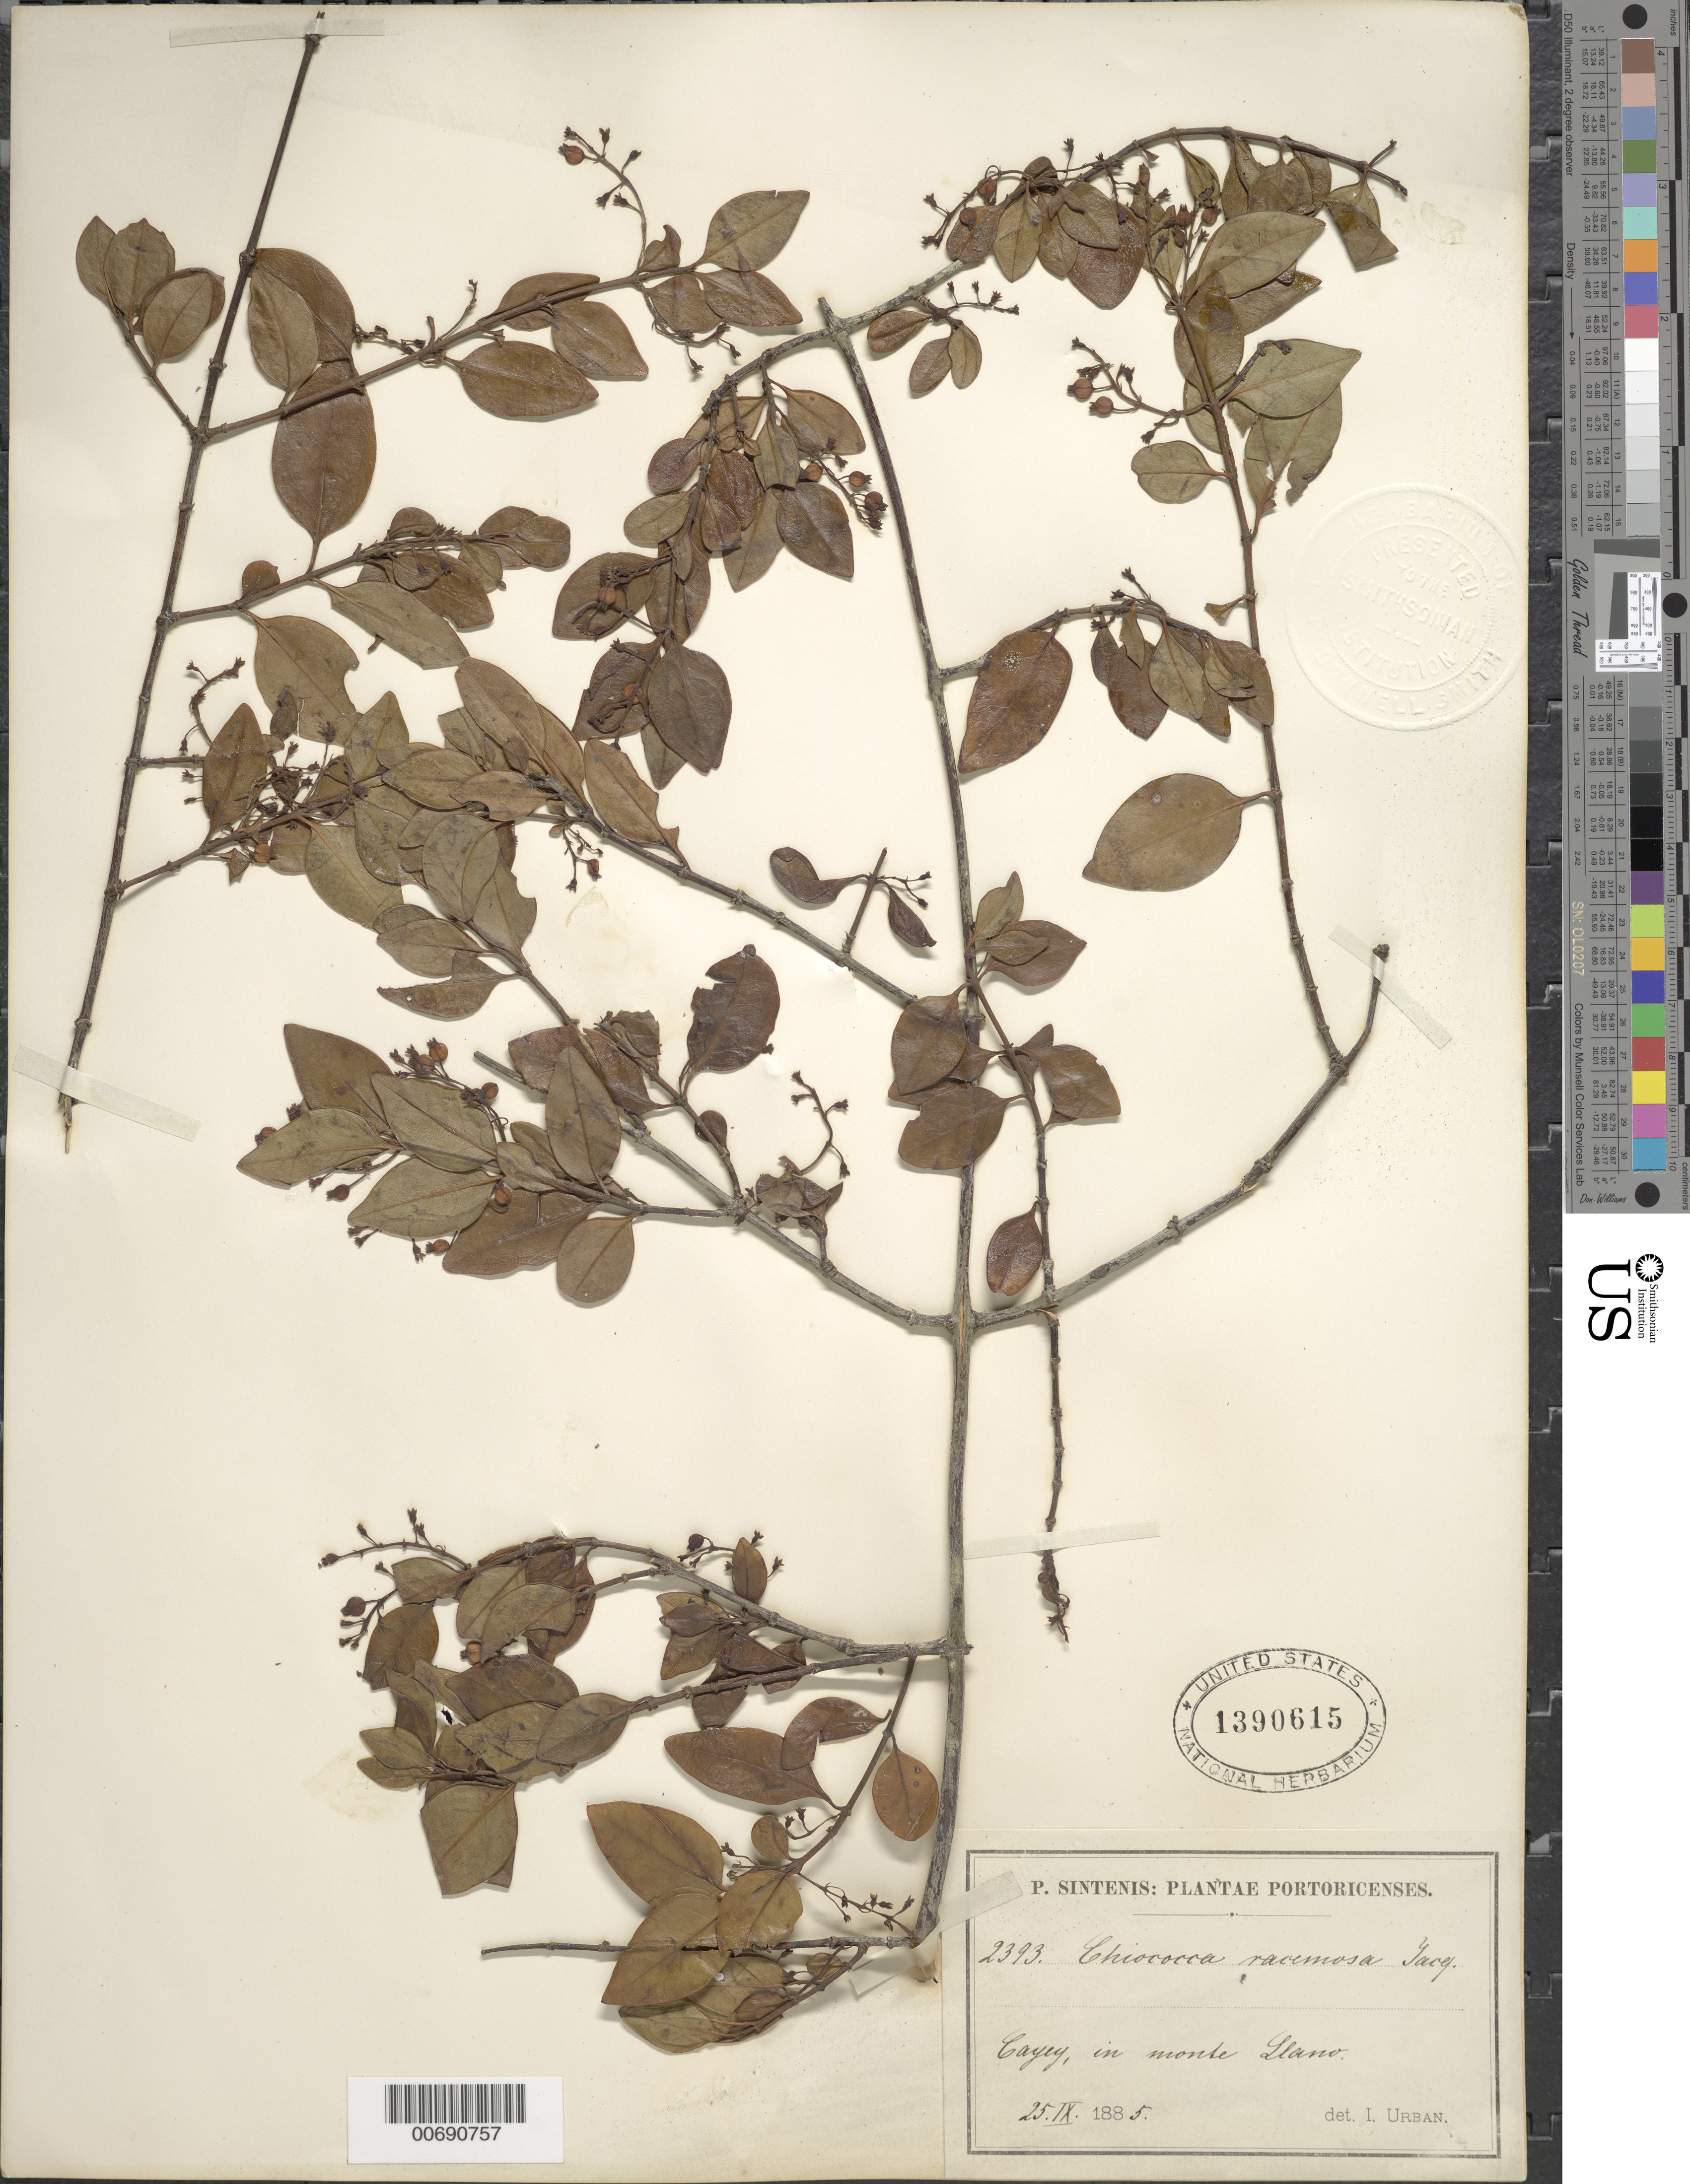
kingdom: Plantae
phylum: Tracheophyta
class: Magnoliopsida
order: Gentianales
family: Rubiaceae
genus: Chiococca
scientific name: Chiococca alba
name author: (L.) Hitchc.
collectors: P. Sintenis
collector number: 2393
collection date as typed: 23 Sep 1885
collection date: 1885-09-23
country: Puerto Rico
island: Greater Antilles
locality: Cayey. In monte Llano.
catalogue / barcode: US 1390615